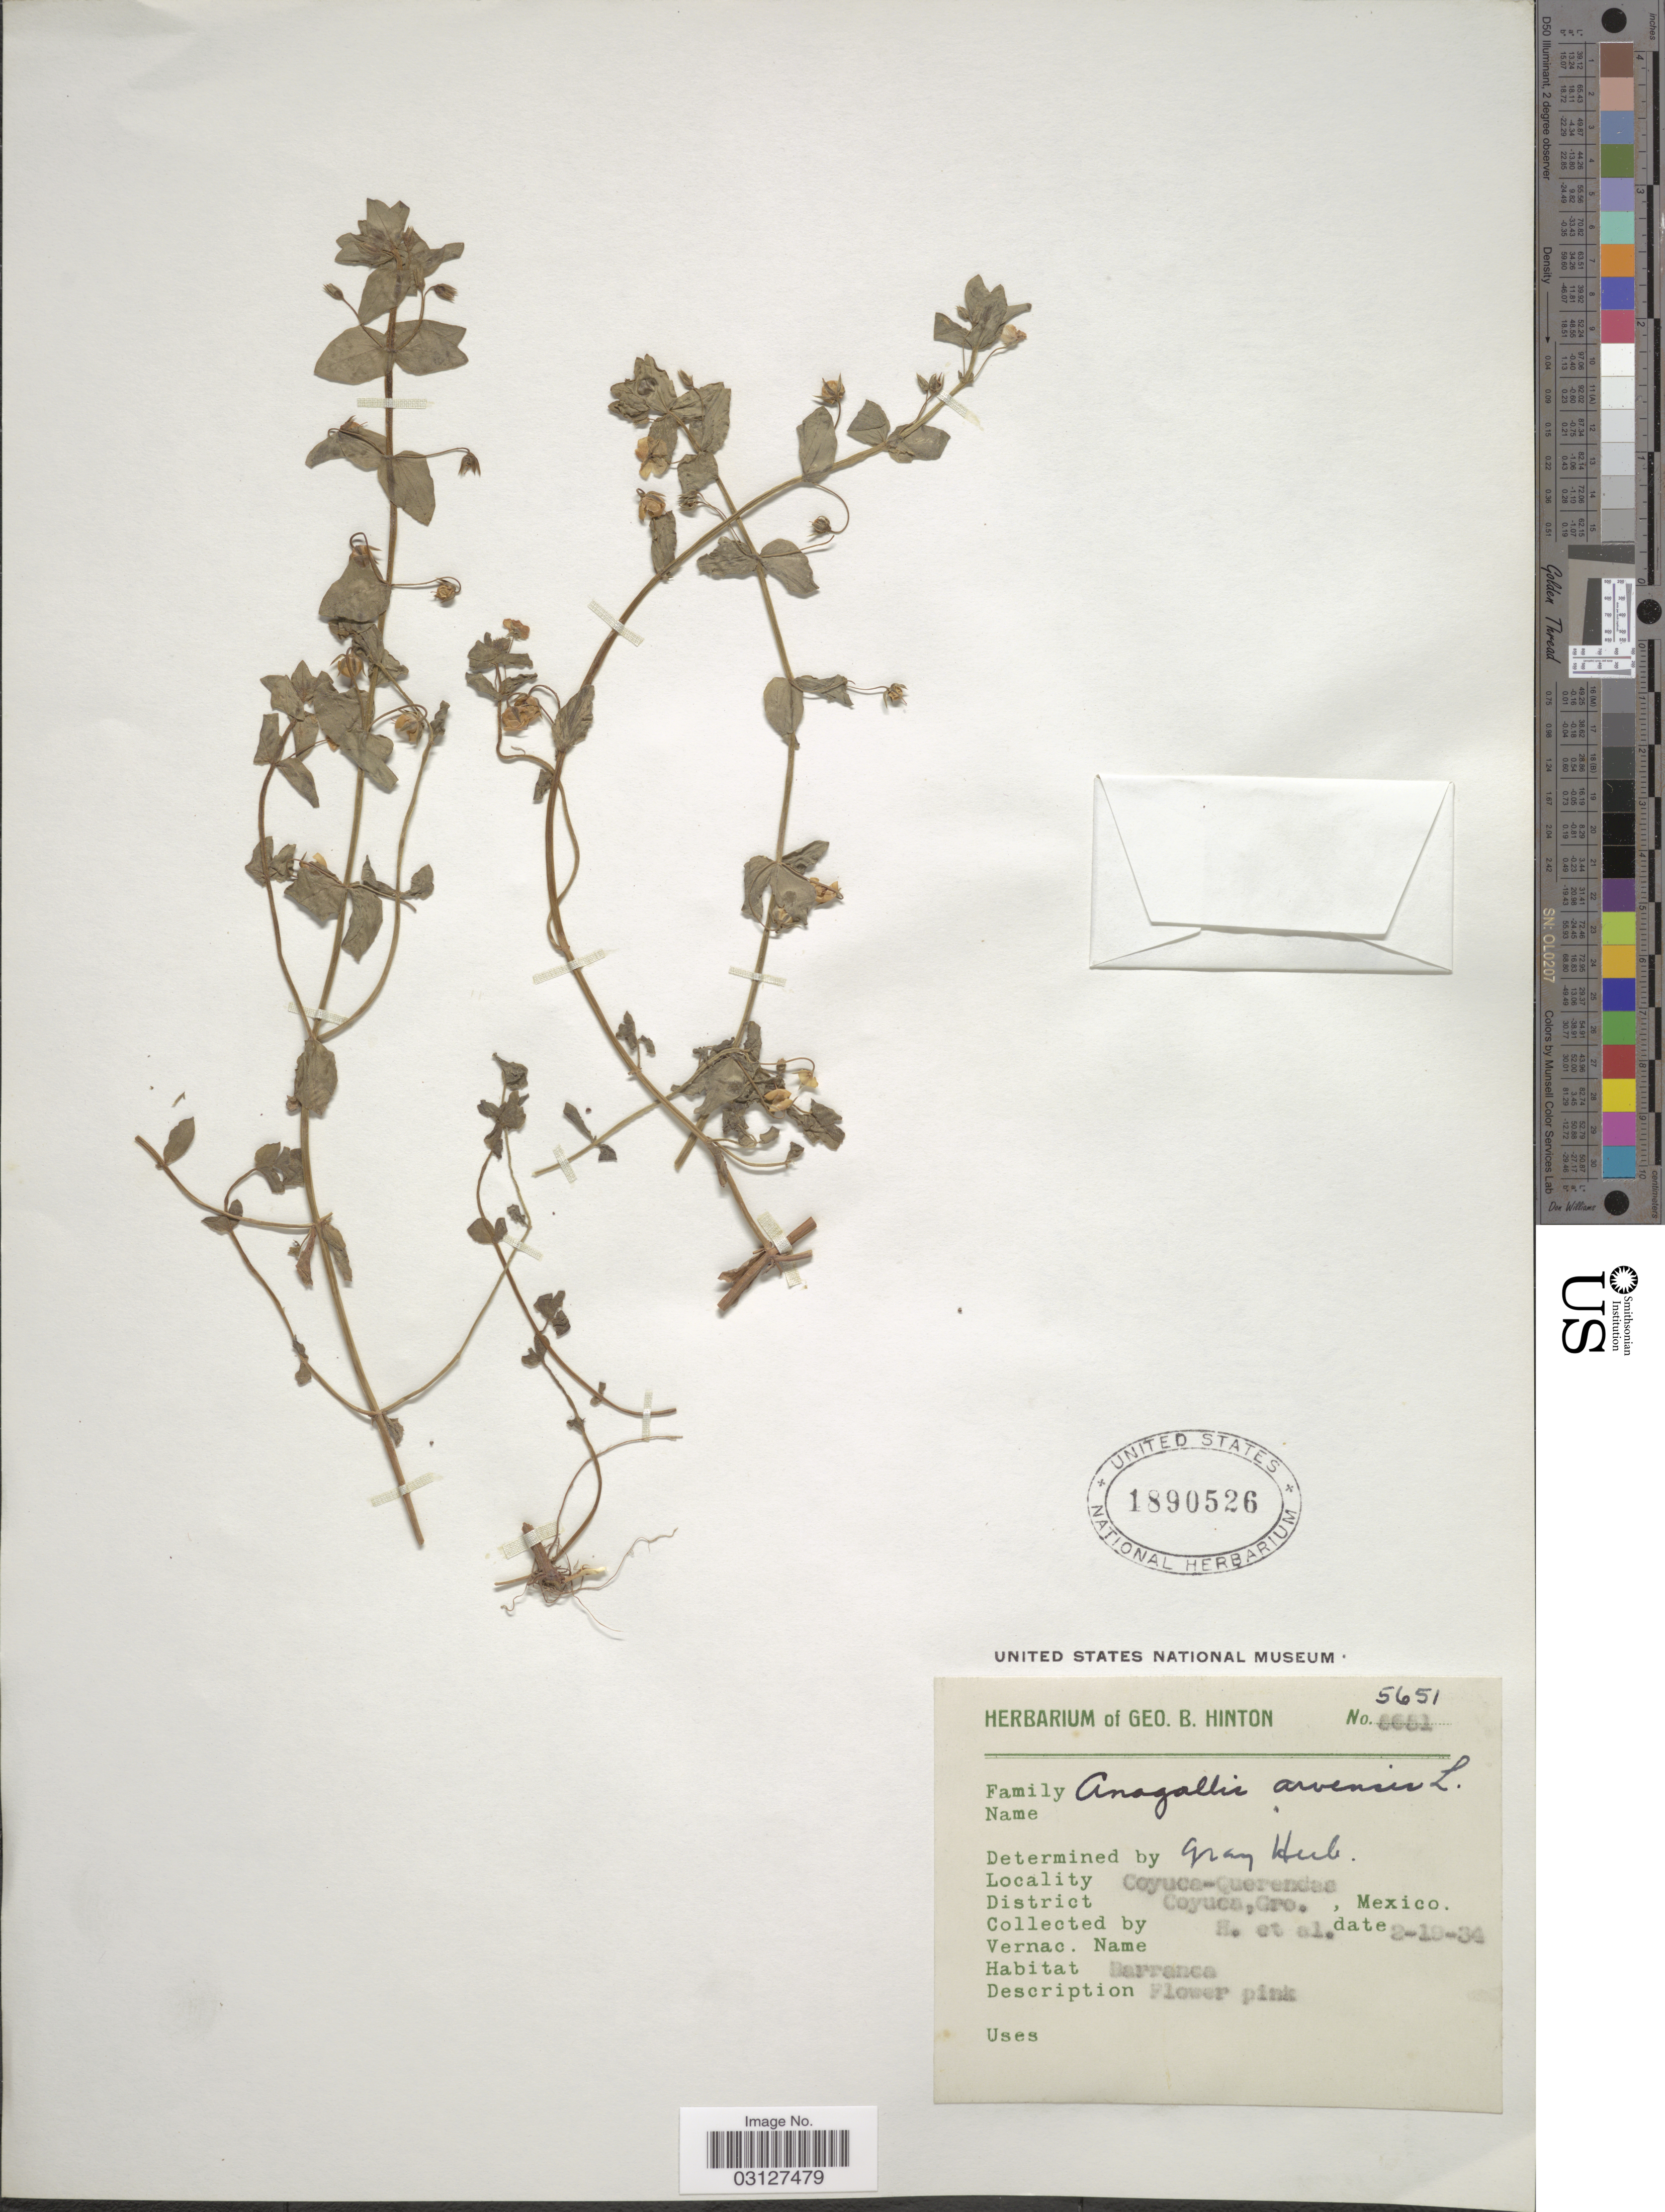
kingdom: Plantae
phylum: Tracheophyta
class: Magnoliopsida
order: Ericales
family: Primulaceae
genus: Anagallis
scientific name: Anagallis arvensis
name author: L.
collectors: G. B. Hinton & et al.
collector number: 5651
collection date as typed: Transcribed d/m/y: 19/2/34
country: Mexico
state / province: Guerrero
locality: Coyuca-Querendas. District Coyuca.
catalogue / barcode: US 1890526